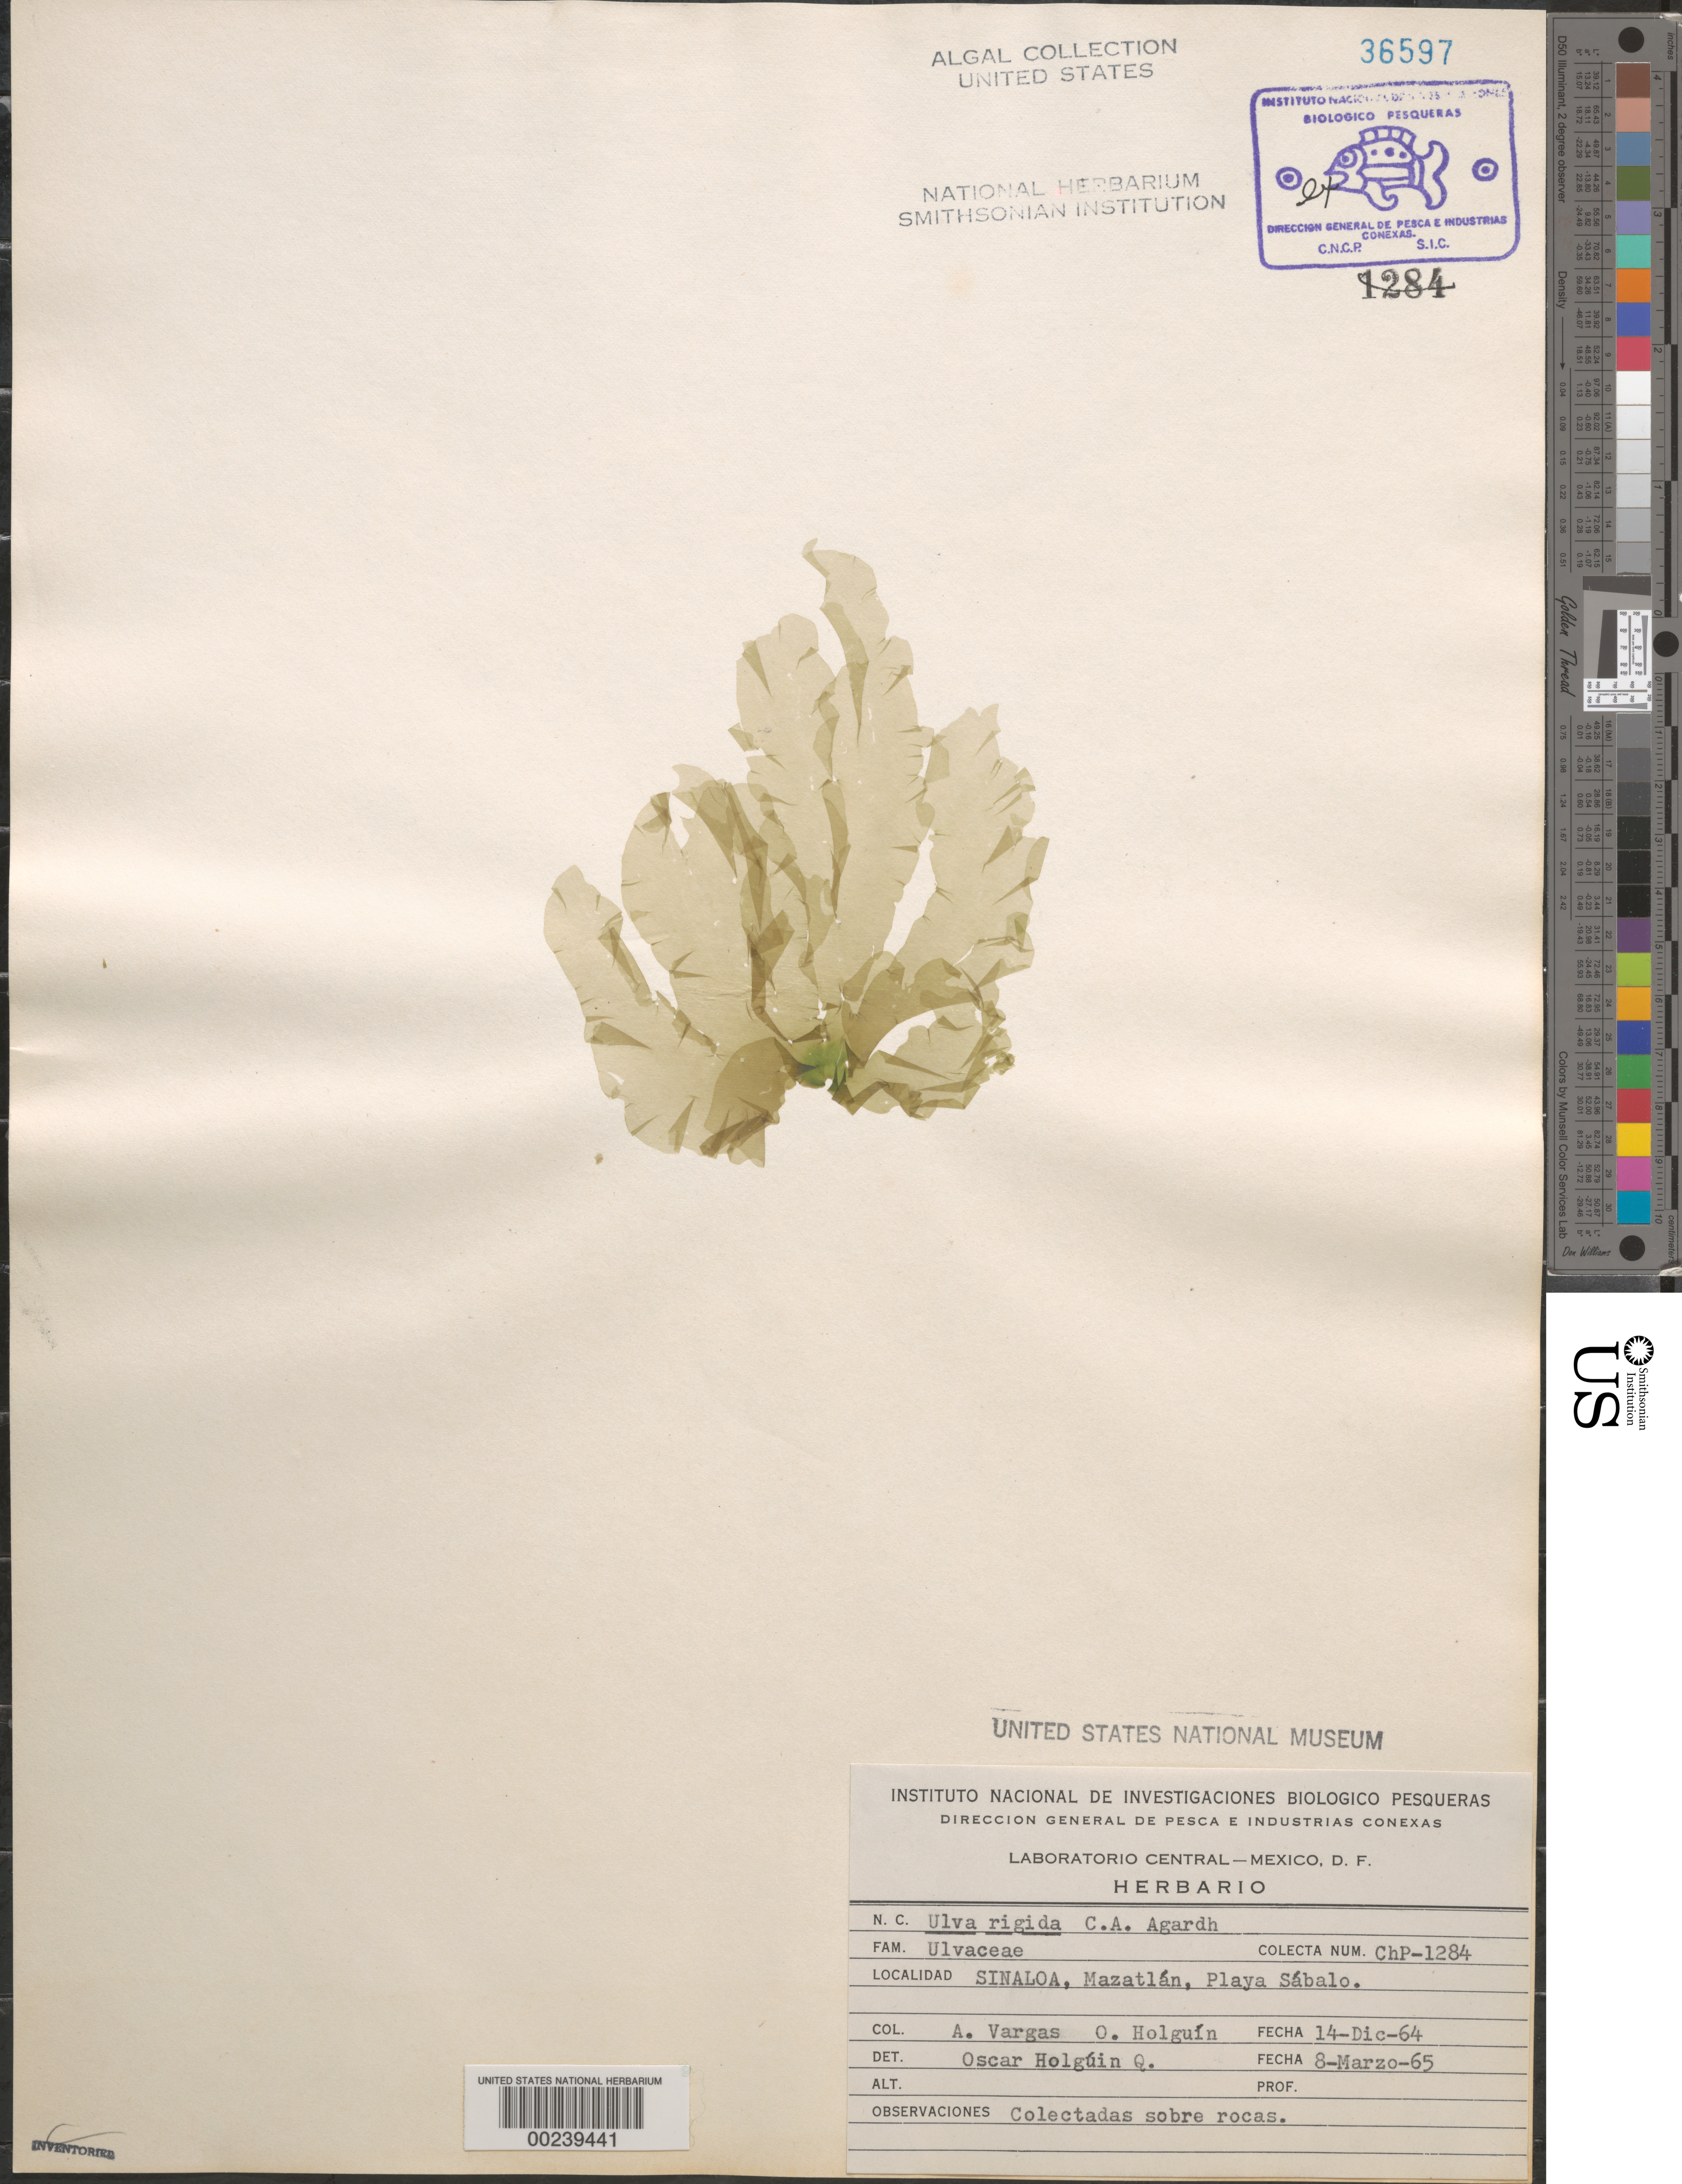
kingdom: Plantae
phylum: Chlorophyta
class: Ulvophyceae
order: Ulvales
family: Ulvaceae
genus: Ulva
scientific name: Ulva rigida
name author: C. Agardh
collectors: A. Vargas N. & O. Holguin Q.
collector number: Chp-1284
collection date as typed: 14 Dec 1964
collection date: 1964-12-14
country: Mexico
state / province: Sinaloa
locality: Mazatlan, playa sabalo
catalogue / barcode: US 36597